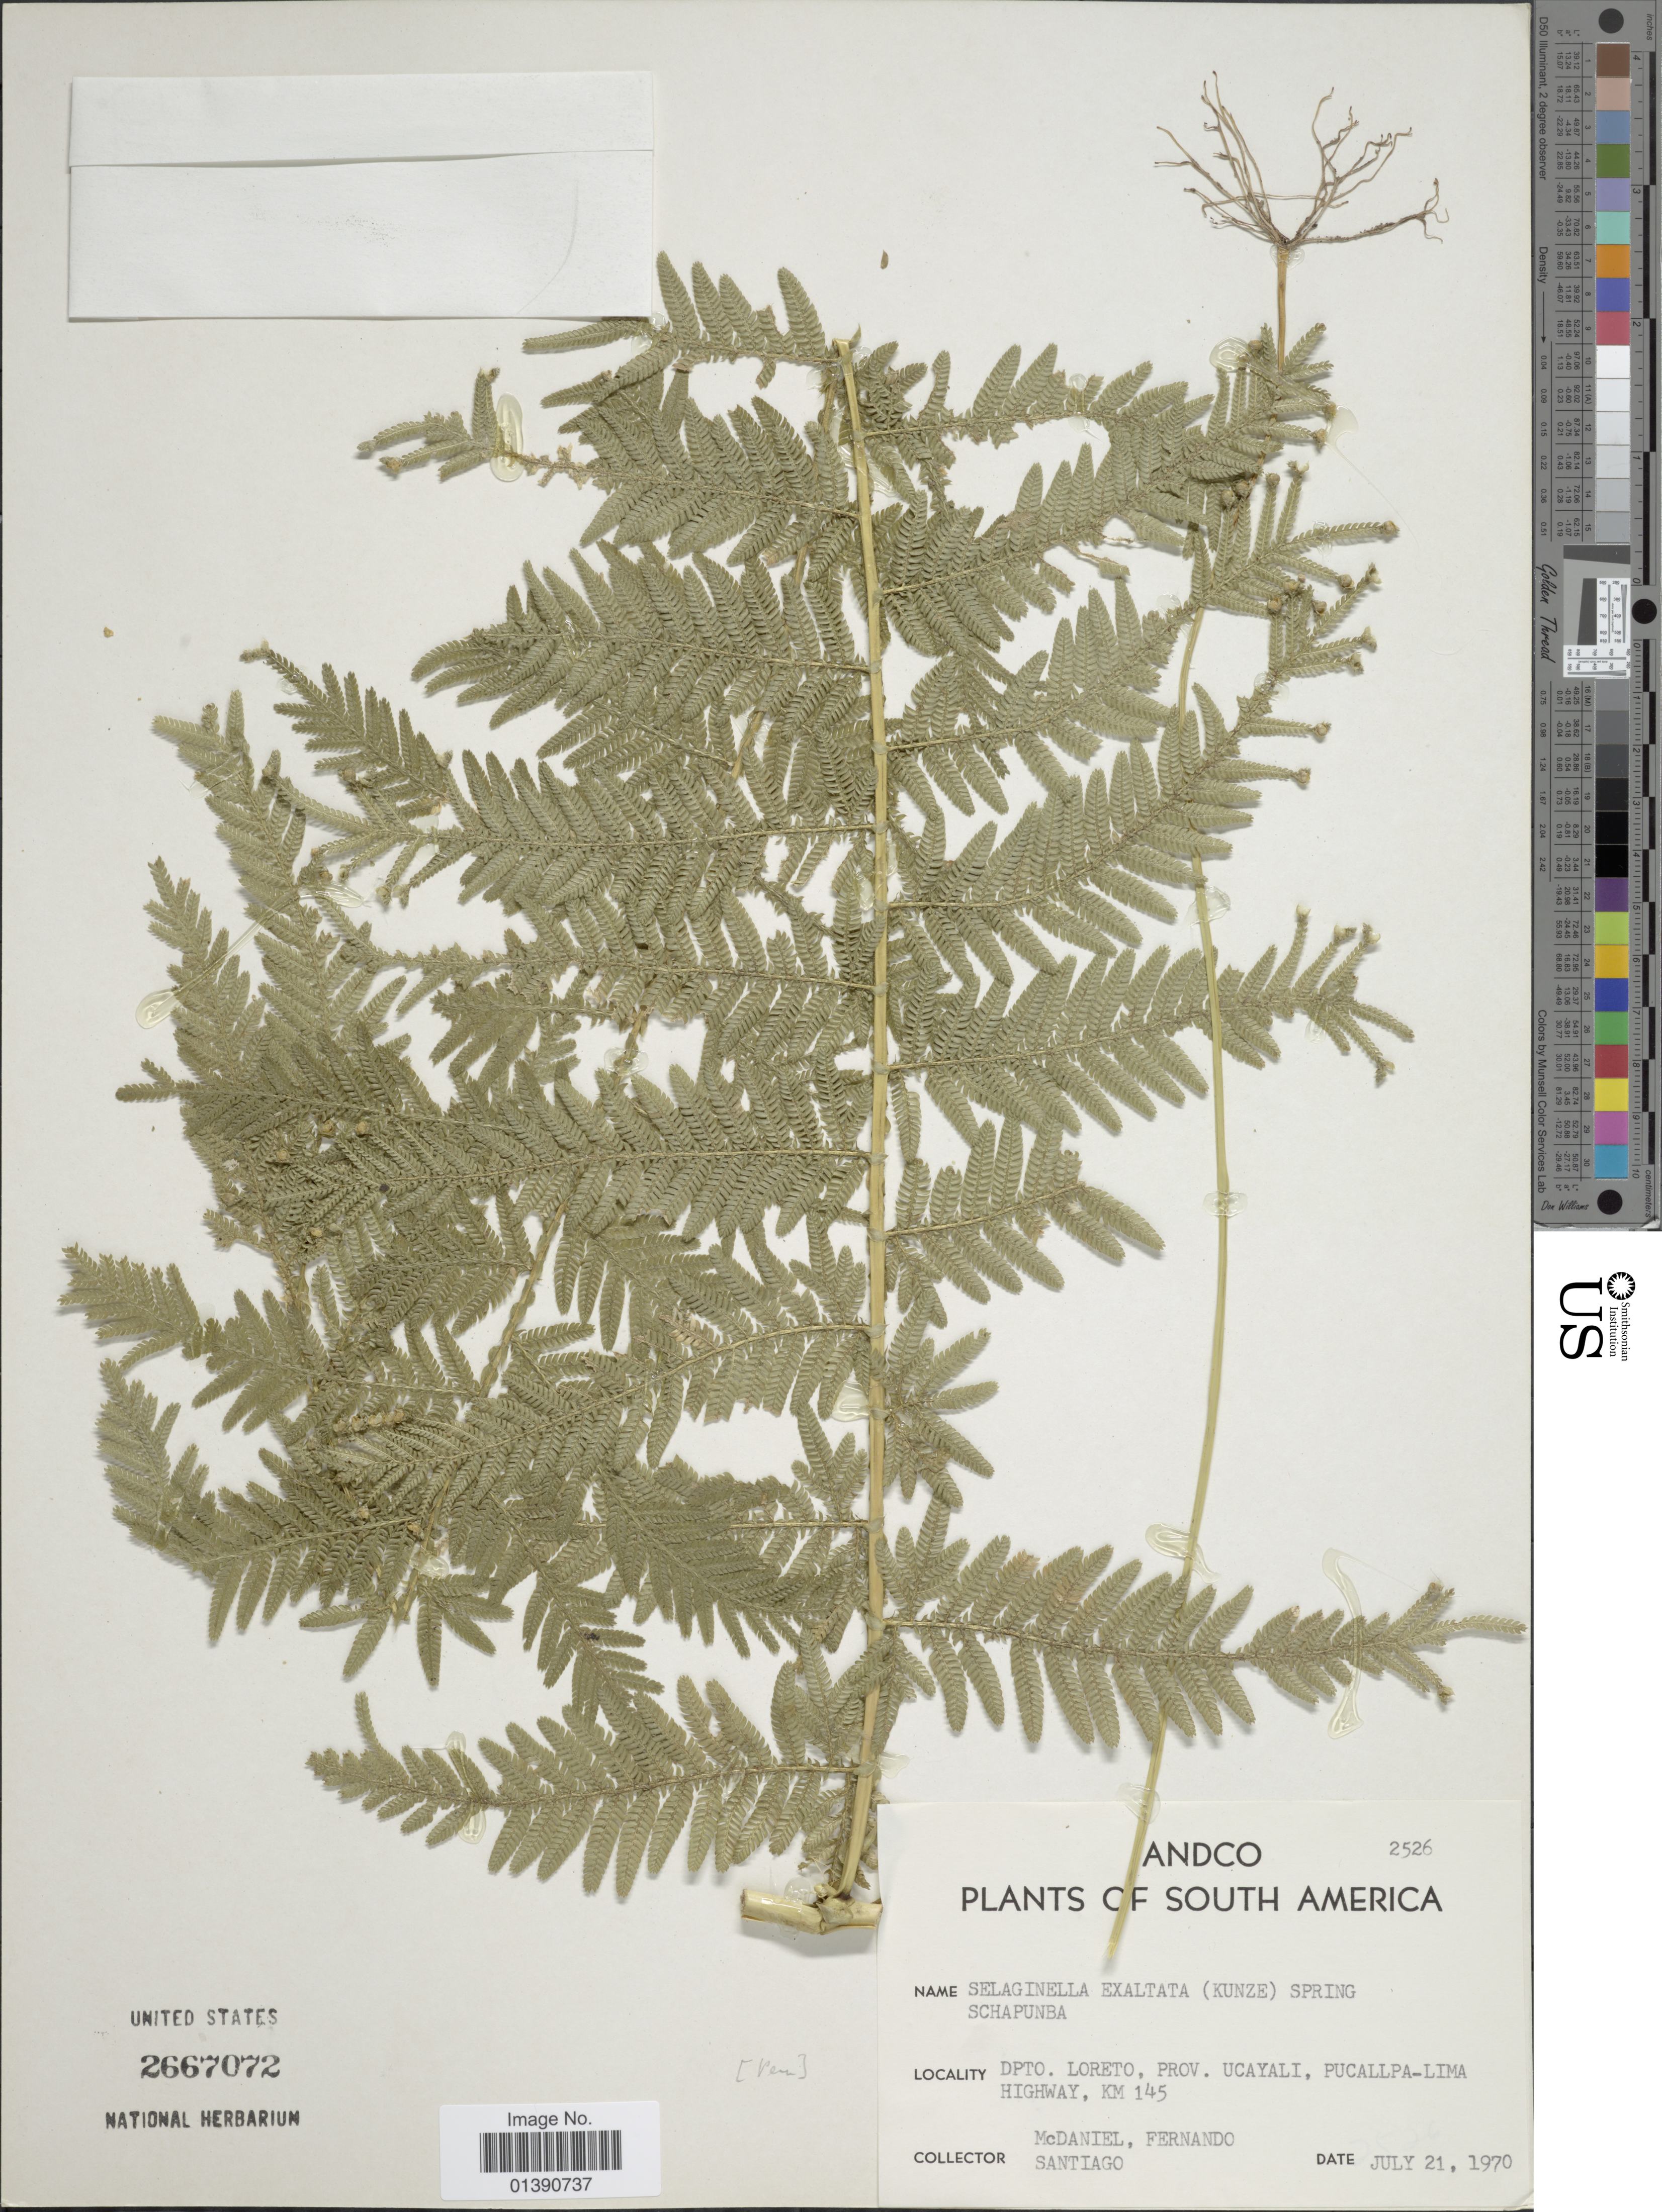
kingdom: Plantae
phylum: Tracheophyta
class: Lycopodiopsida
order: Selaginellales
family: Selaginellaceae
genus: Selaginella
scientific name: Selaginella exaltata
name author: (Kunze) Spring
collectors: -- McDaniel, -- Fernando & -. Santiago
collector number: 2526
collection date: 1970-07-21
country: Peru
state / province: Loreto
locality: Prov. Ucayali, Pucalipa-Lima Highway, km 145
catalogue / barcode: US 2667072